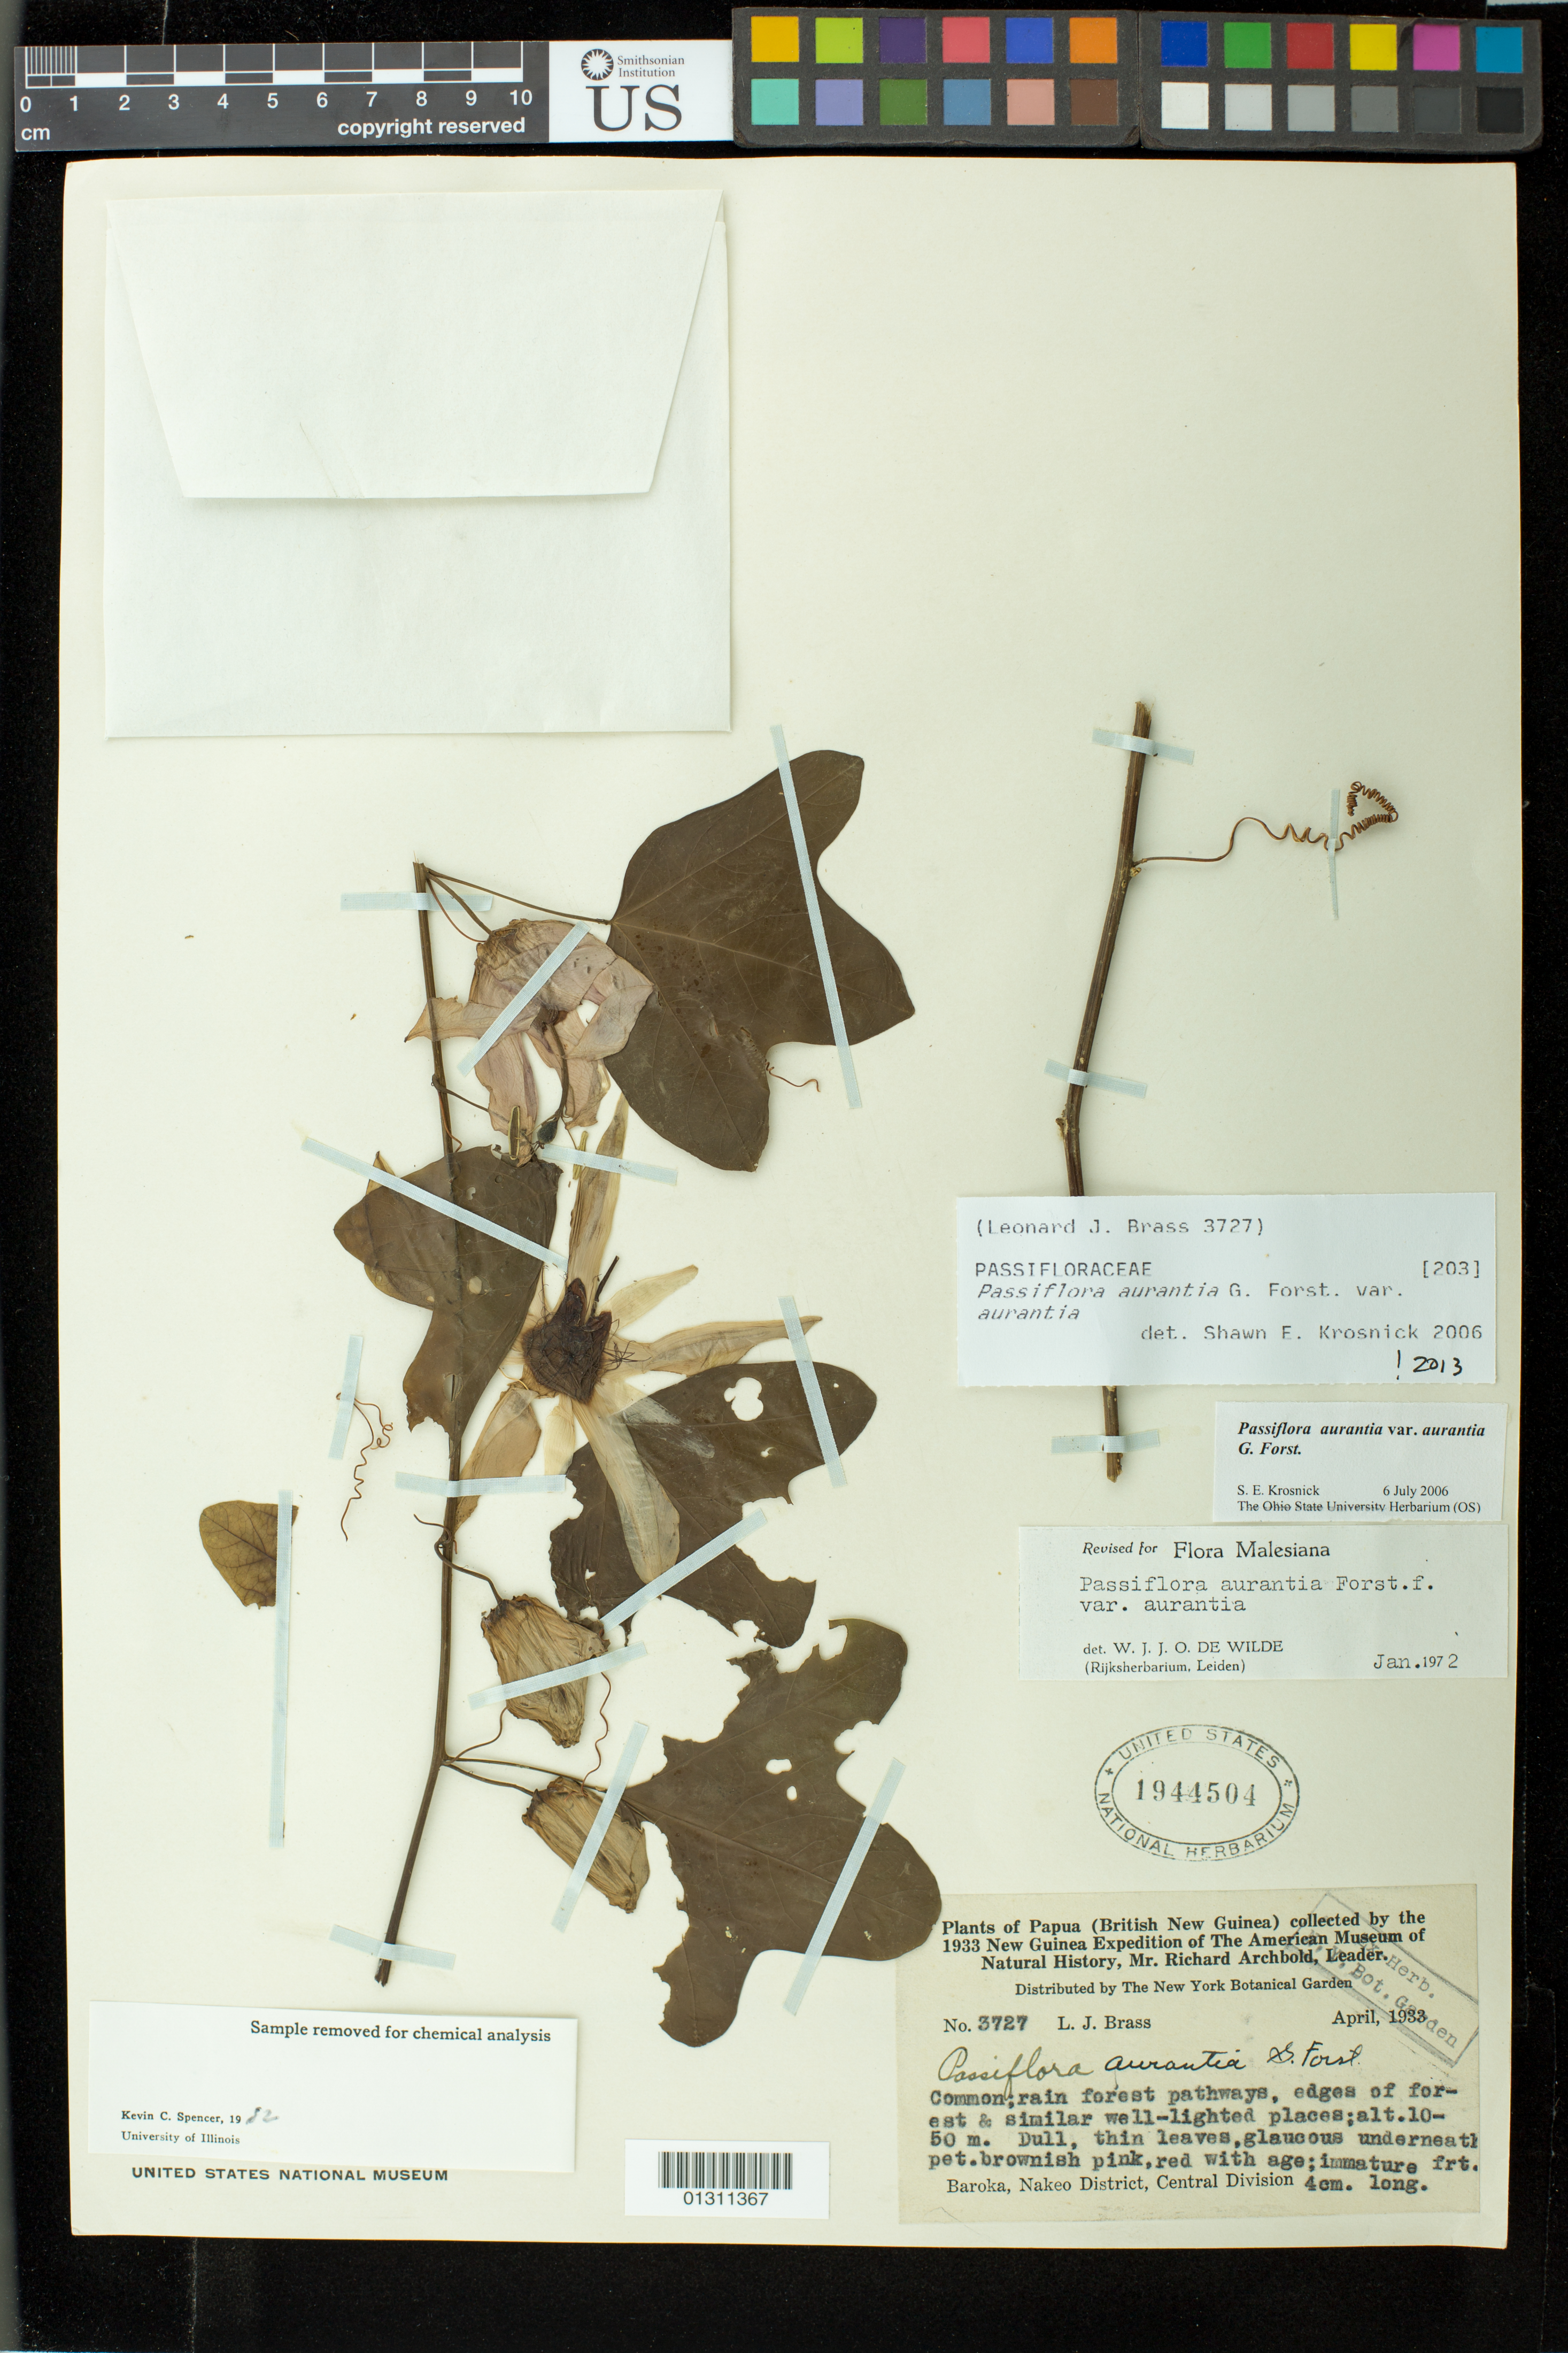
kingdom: Plantae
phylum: Tracheophyta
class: Magnoliopsida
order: Malpighiales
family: Passifloraceae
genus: Passiflora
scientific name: Passiflora aurantia var. aurantia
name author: G. Forst.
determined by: Krosnick, S. E., (OS), Ohio State University Herbarium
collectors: L. J. Brass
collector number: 3727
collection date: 1933-04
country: Papua New Guinea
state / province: Central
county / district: Nakeo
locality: Central Division.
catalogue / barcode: US 1944504